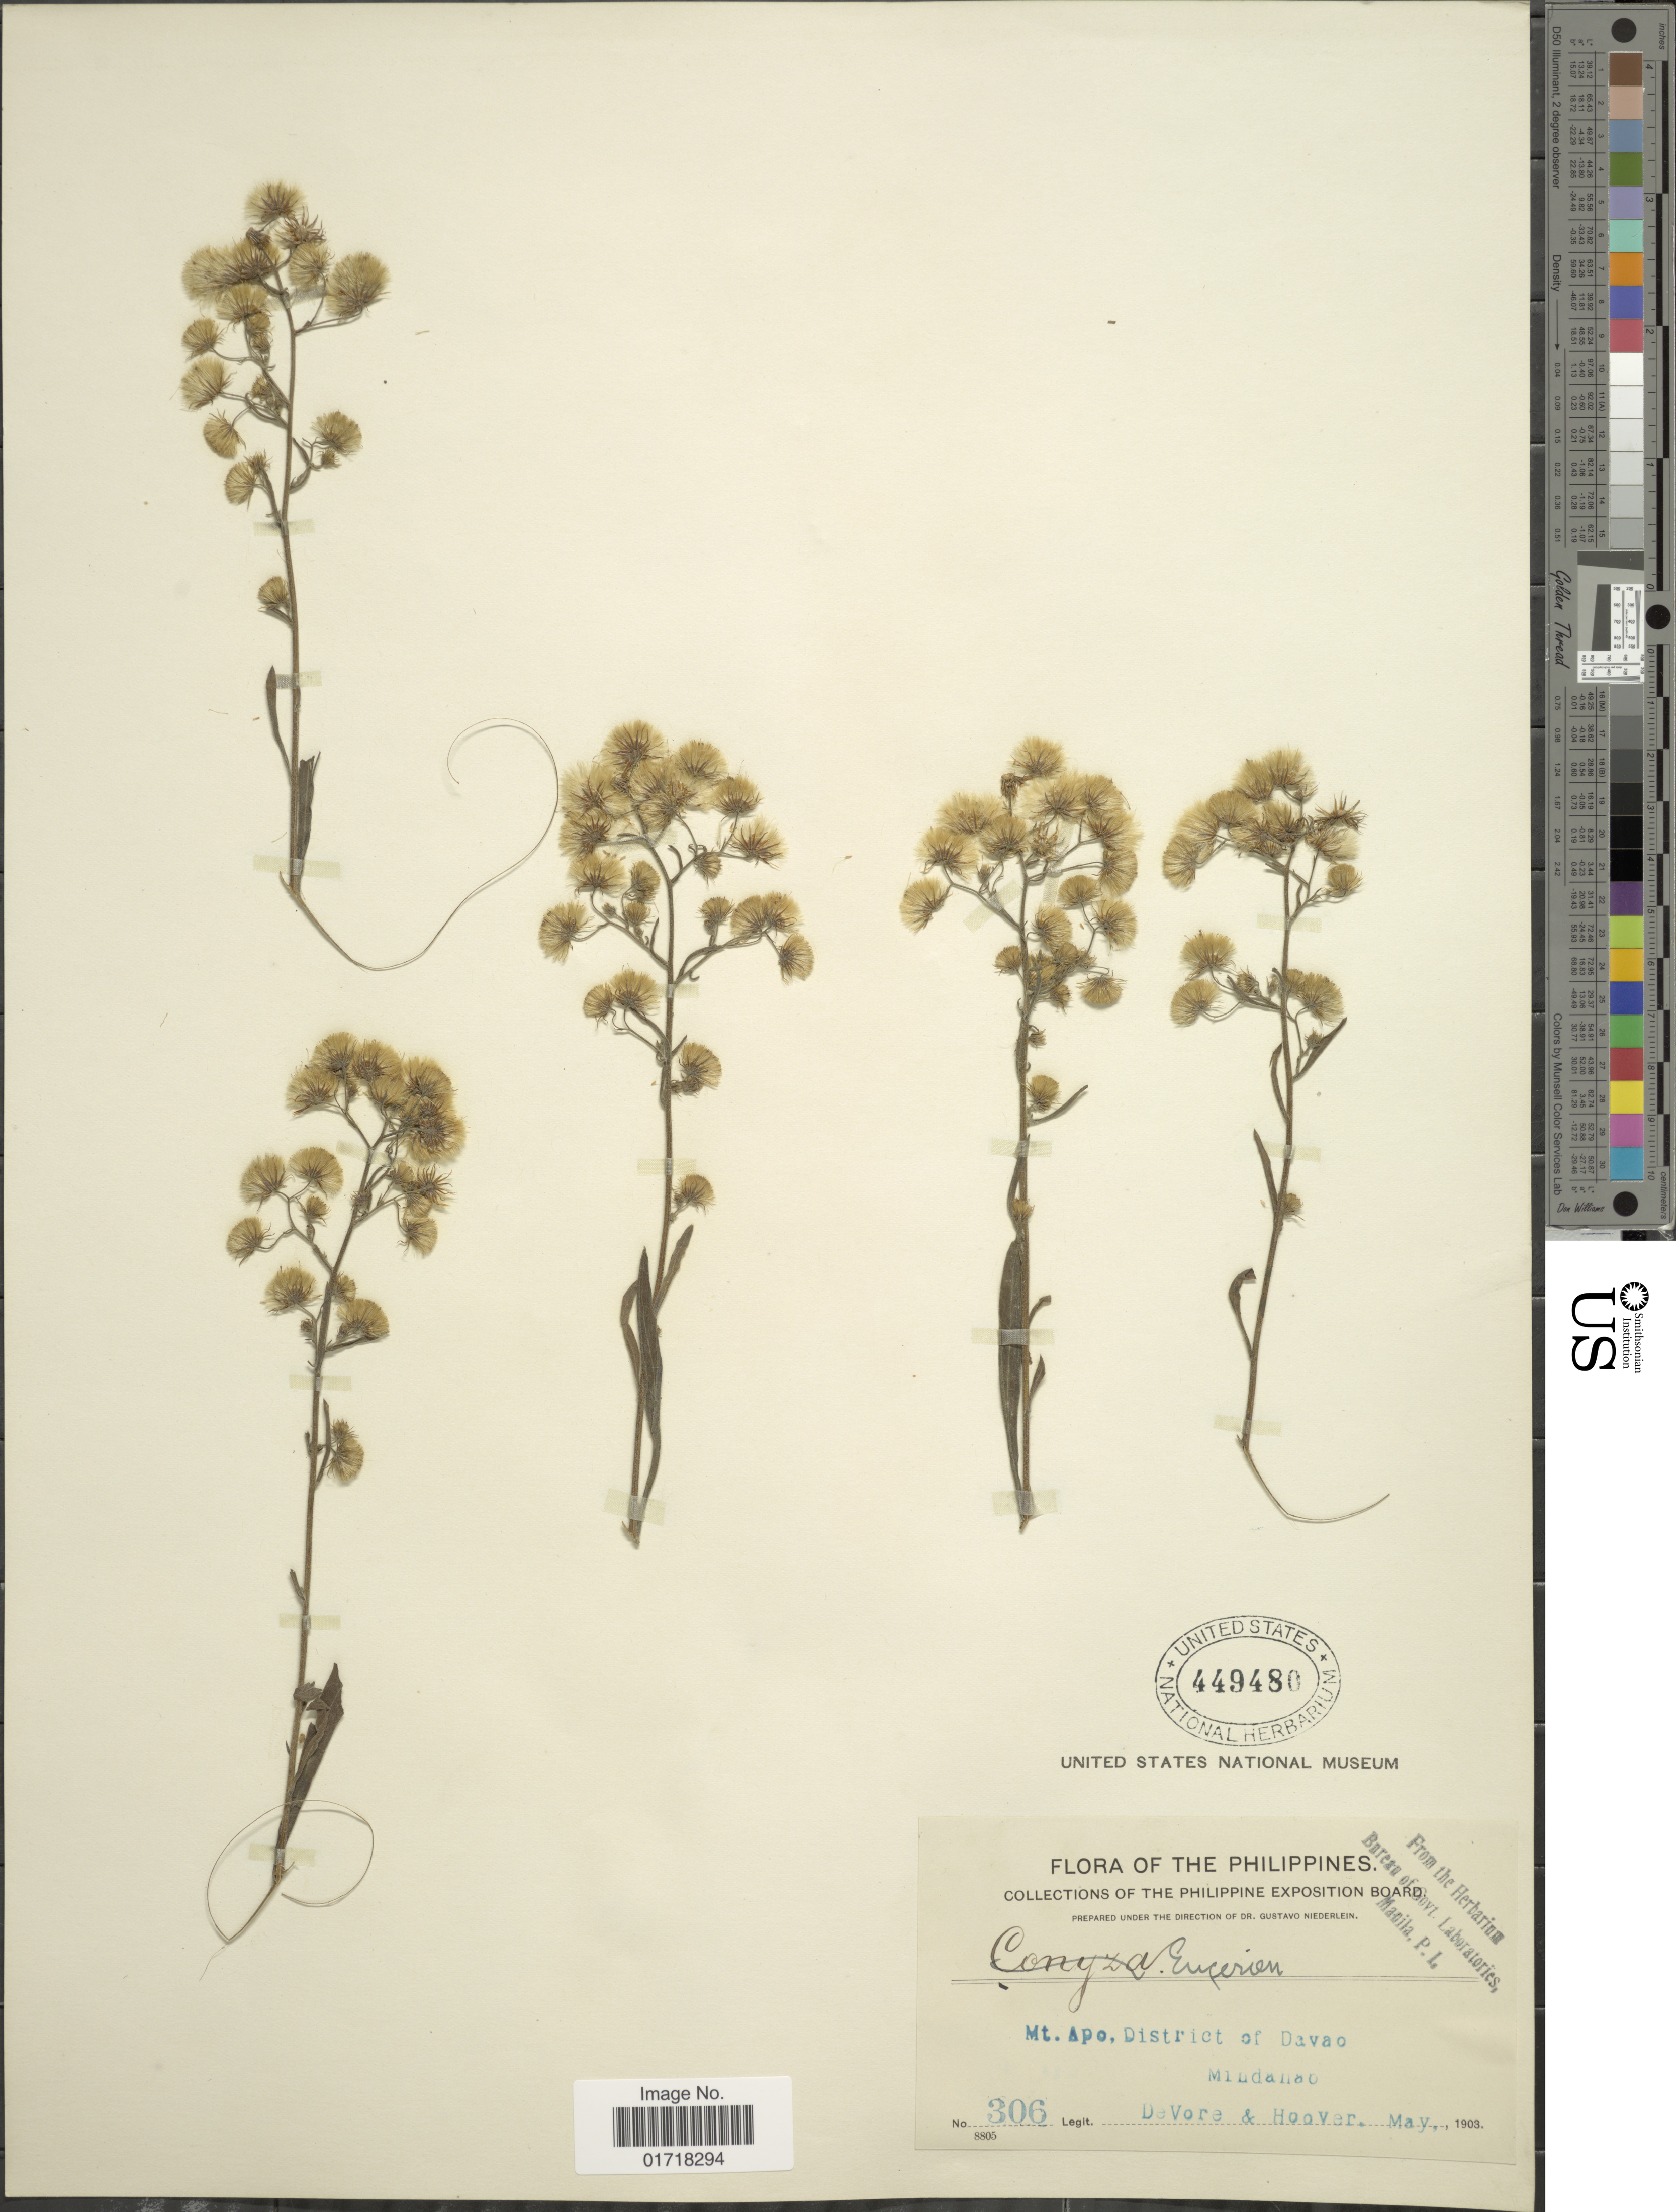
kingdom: Plantae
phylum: Tracheophyta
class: Magnoliopsida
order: Asterales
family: Asteraceae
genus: Erigeron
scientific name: Erigeron sp.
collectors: -. DeVore & -- Hoover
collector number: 306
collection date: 1903-05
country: Philippines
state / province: Davao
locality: Mt. Apo, District of Davao, Mindanao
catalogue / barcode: US 449480